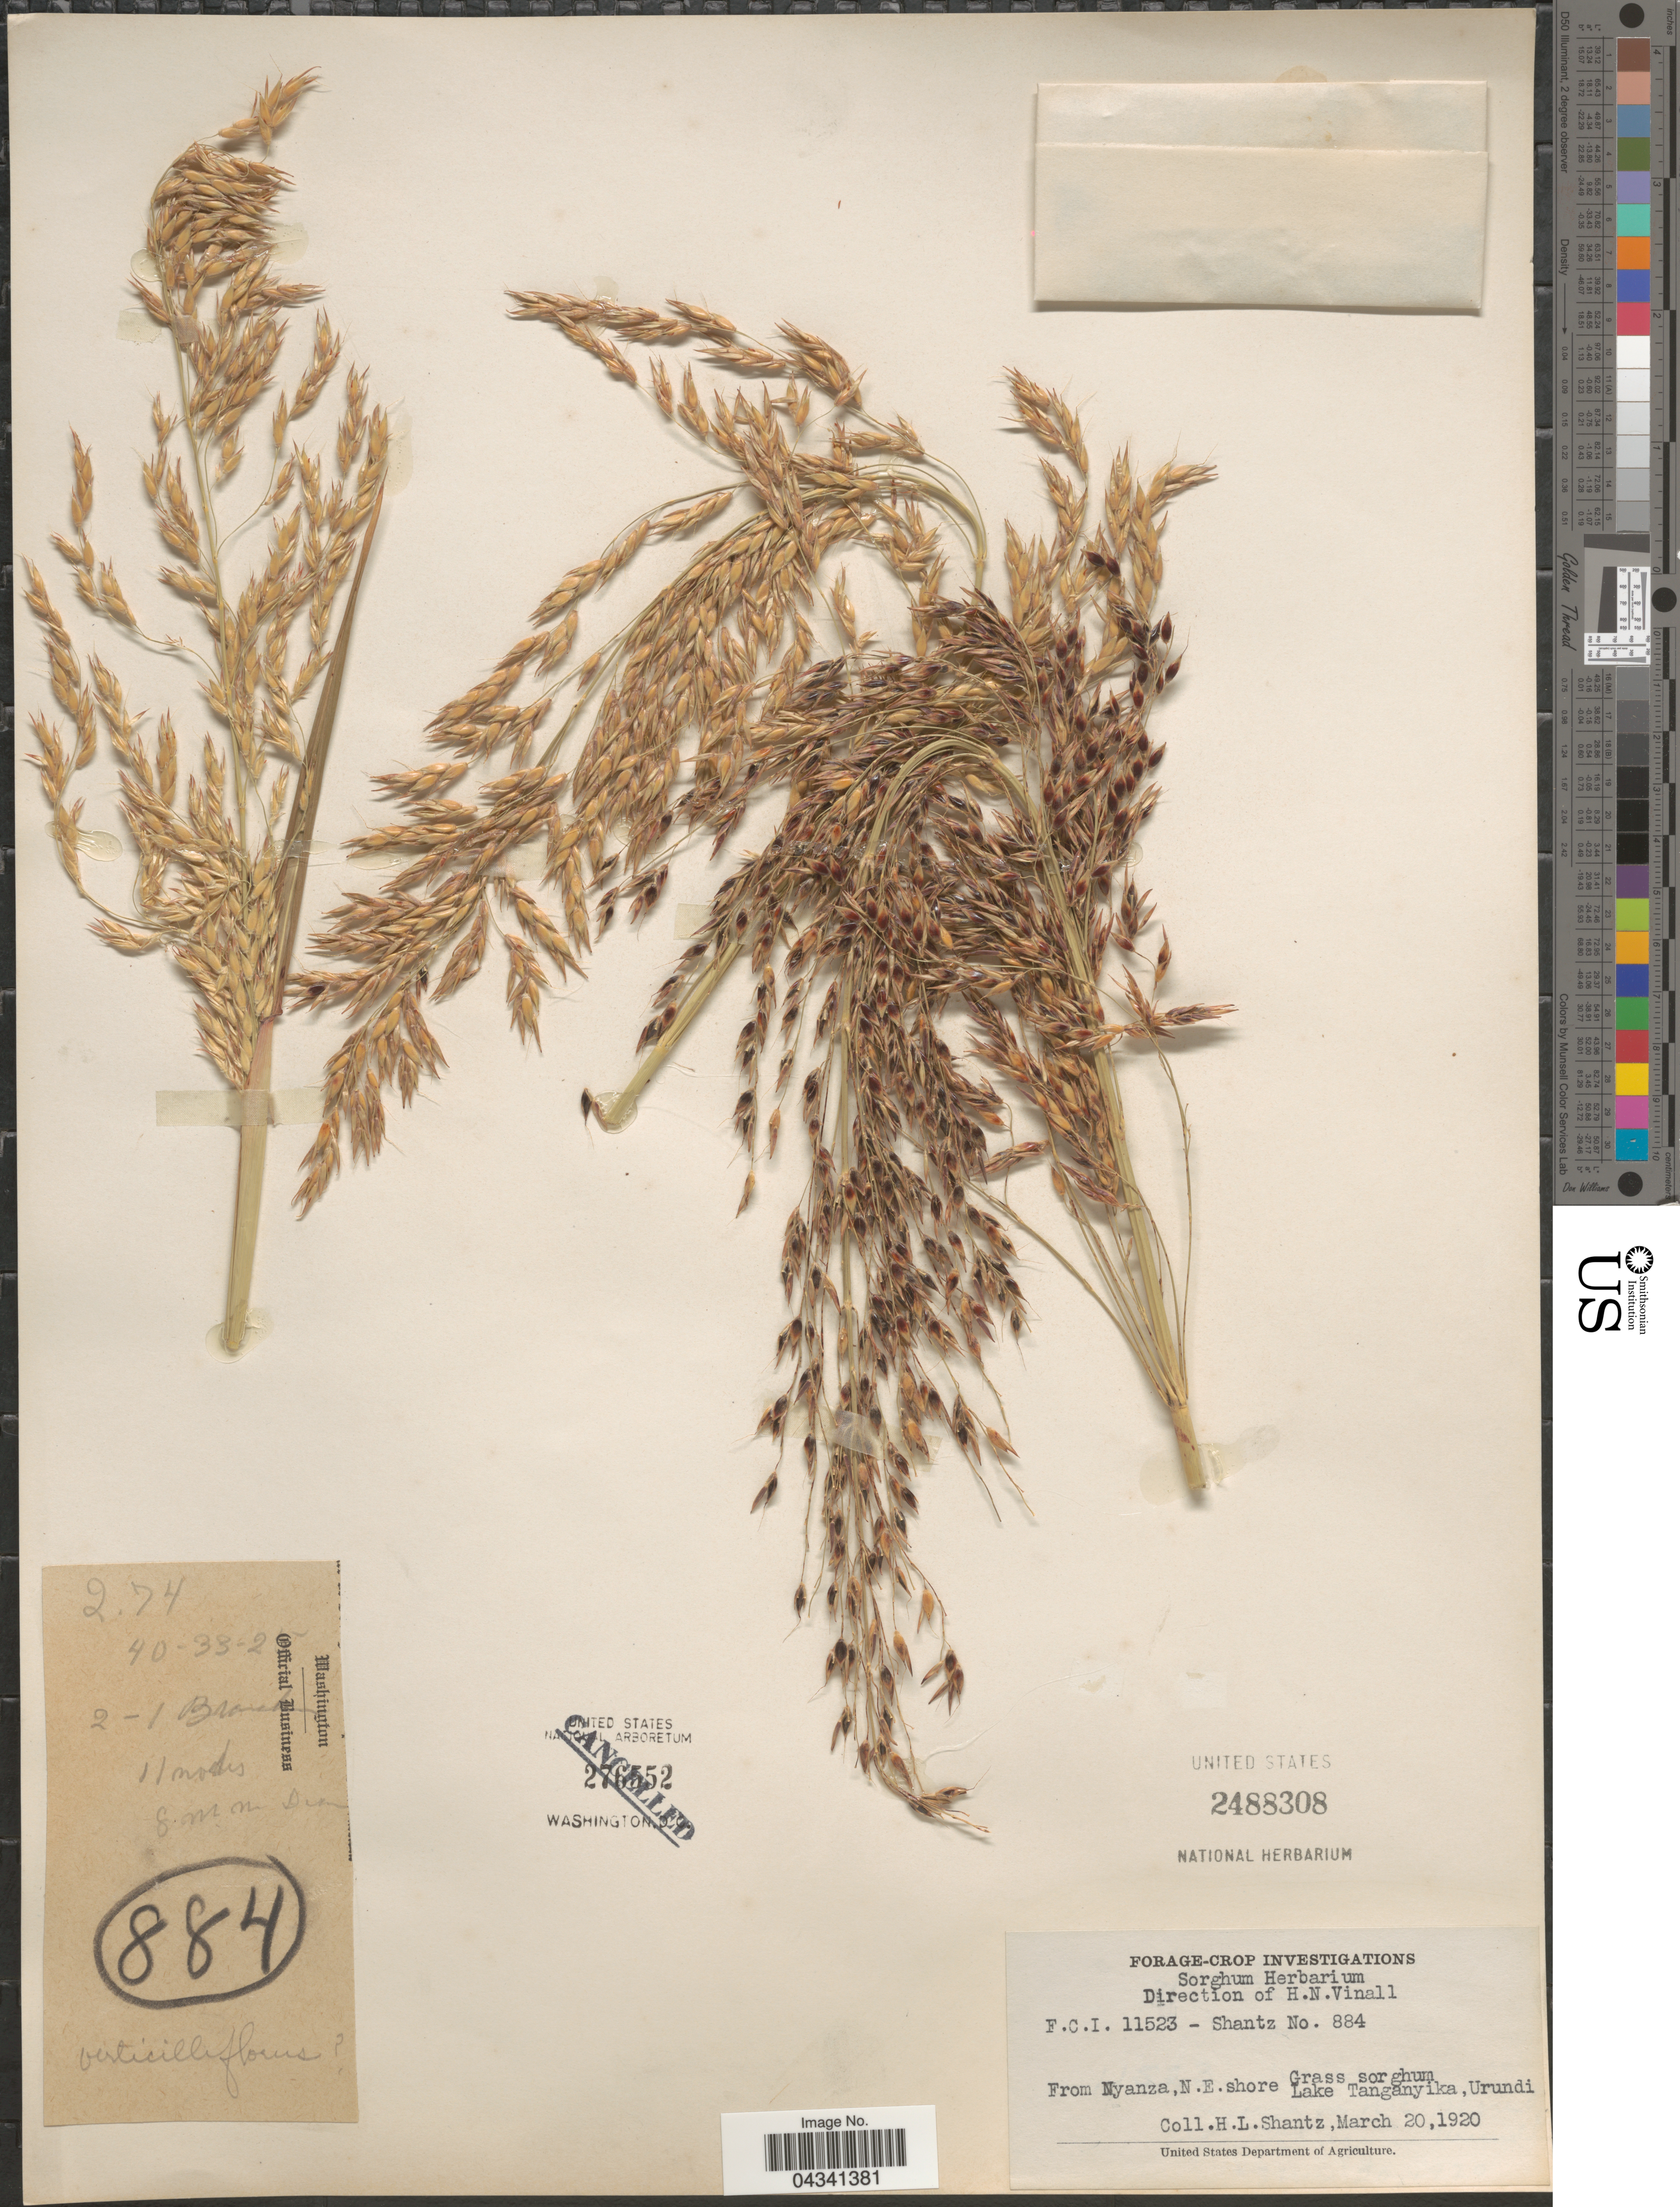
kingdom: Plantae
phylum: Tracheophyta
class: Liliopsida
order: Poales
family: Poaceae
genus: Sorghum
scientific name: Sorghum arundinaceum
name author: (Desv.) Stapf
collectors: H. Shantz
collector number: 884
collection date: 1920-03-20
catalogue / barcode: US 2488308